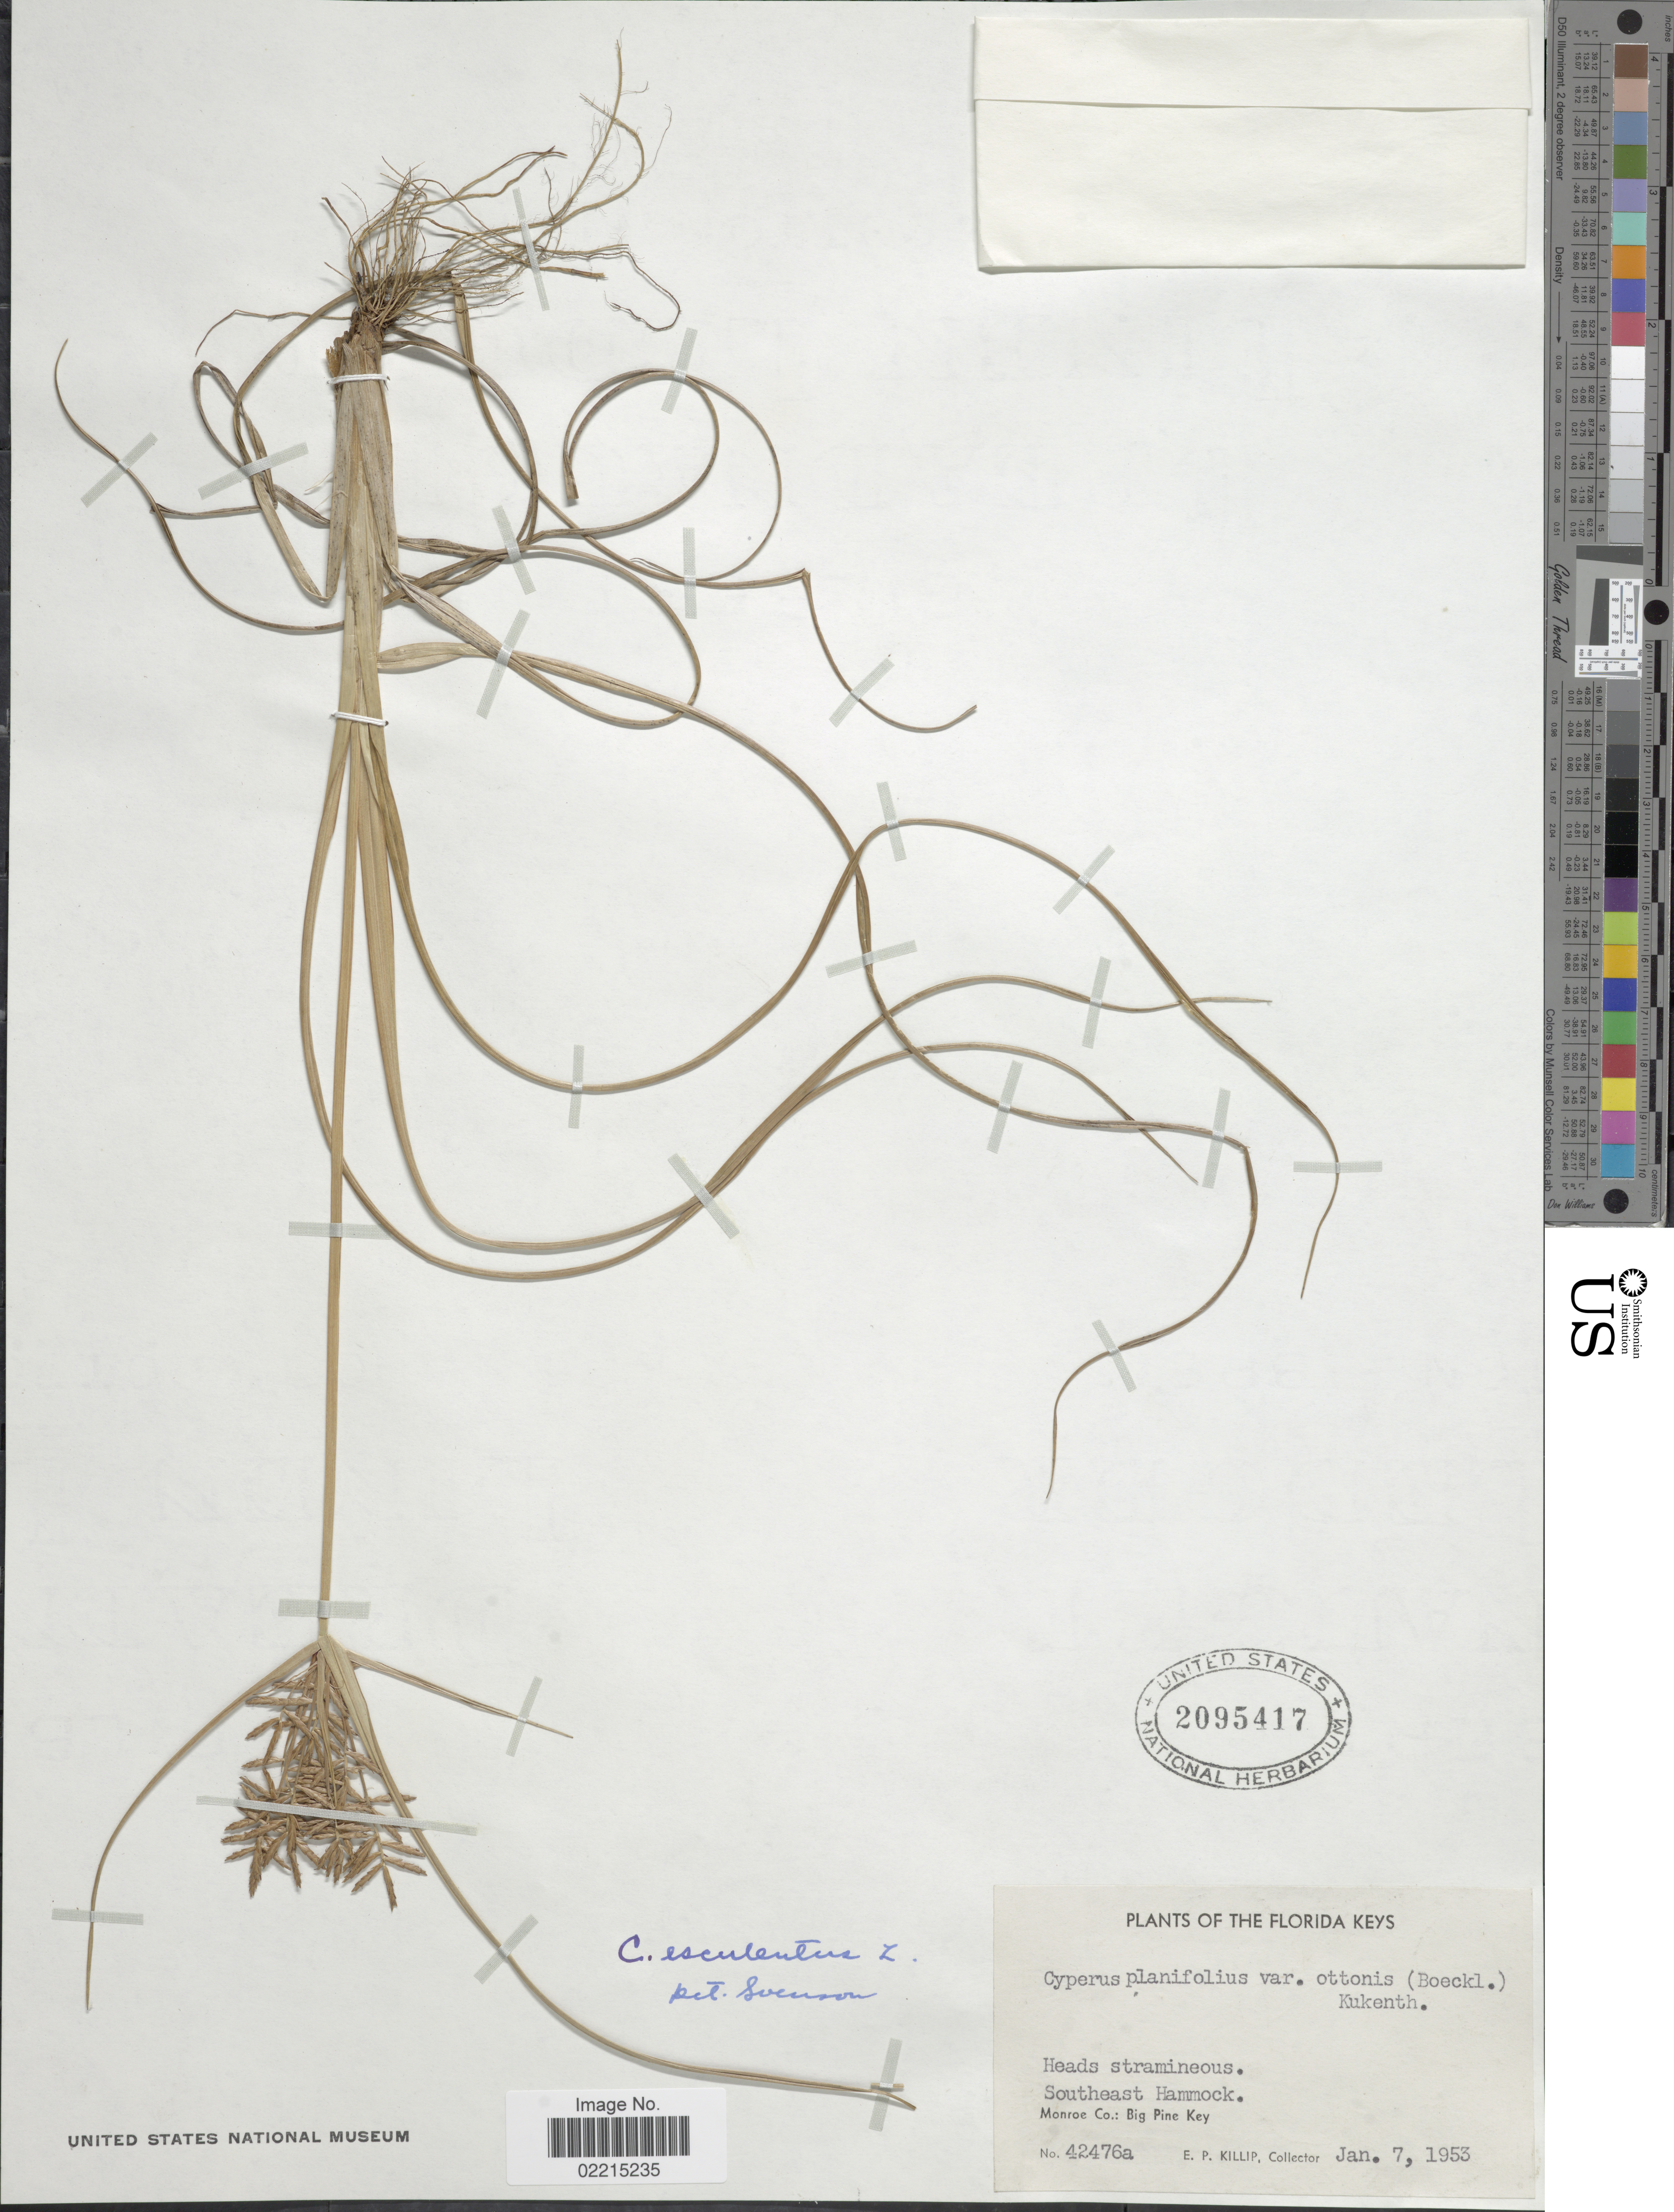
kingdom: Plantae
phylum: Tracheophyta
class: Liliopsida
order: Poales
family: Cyperaceae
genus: Cyperus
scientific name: Cyperus esculentus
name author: L.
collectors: E. P. Killip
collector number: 42476a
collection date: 1953-01-07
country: United States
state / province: Florida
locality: Southeast Hammock, Monroe Co.: Big Pine Key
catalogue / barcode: US 2095417